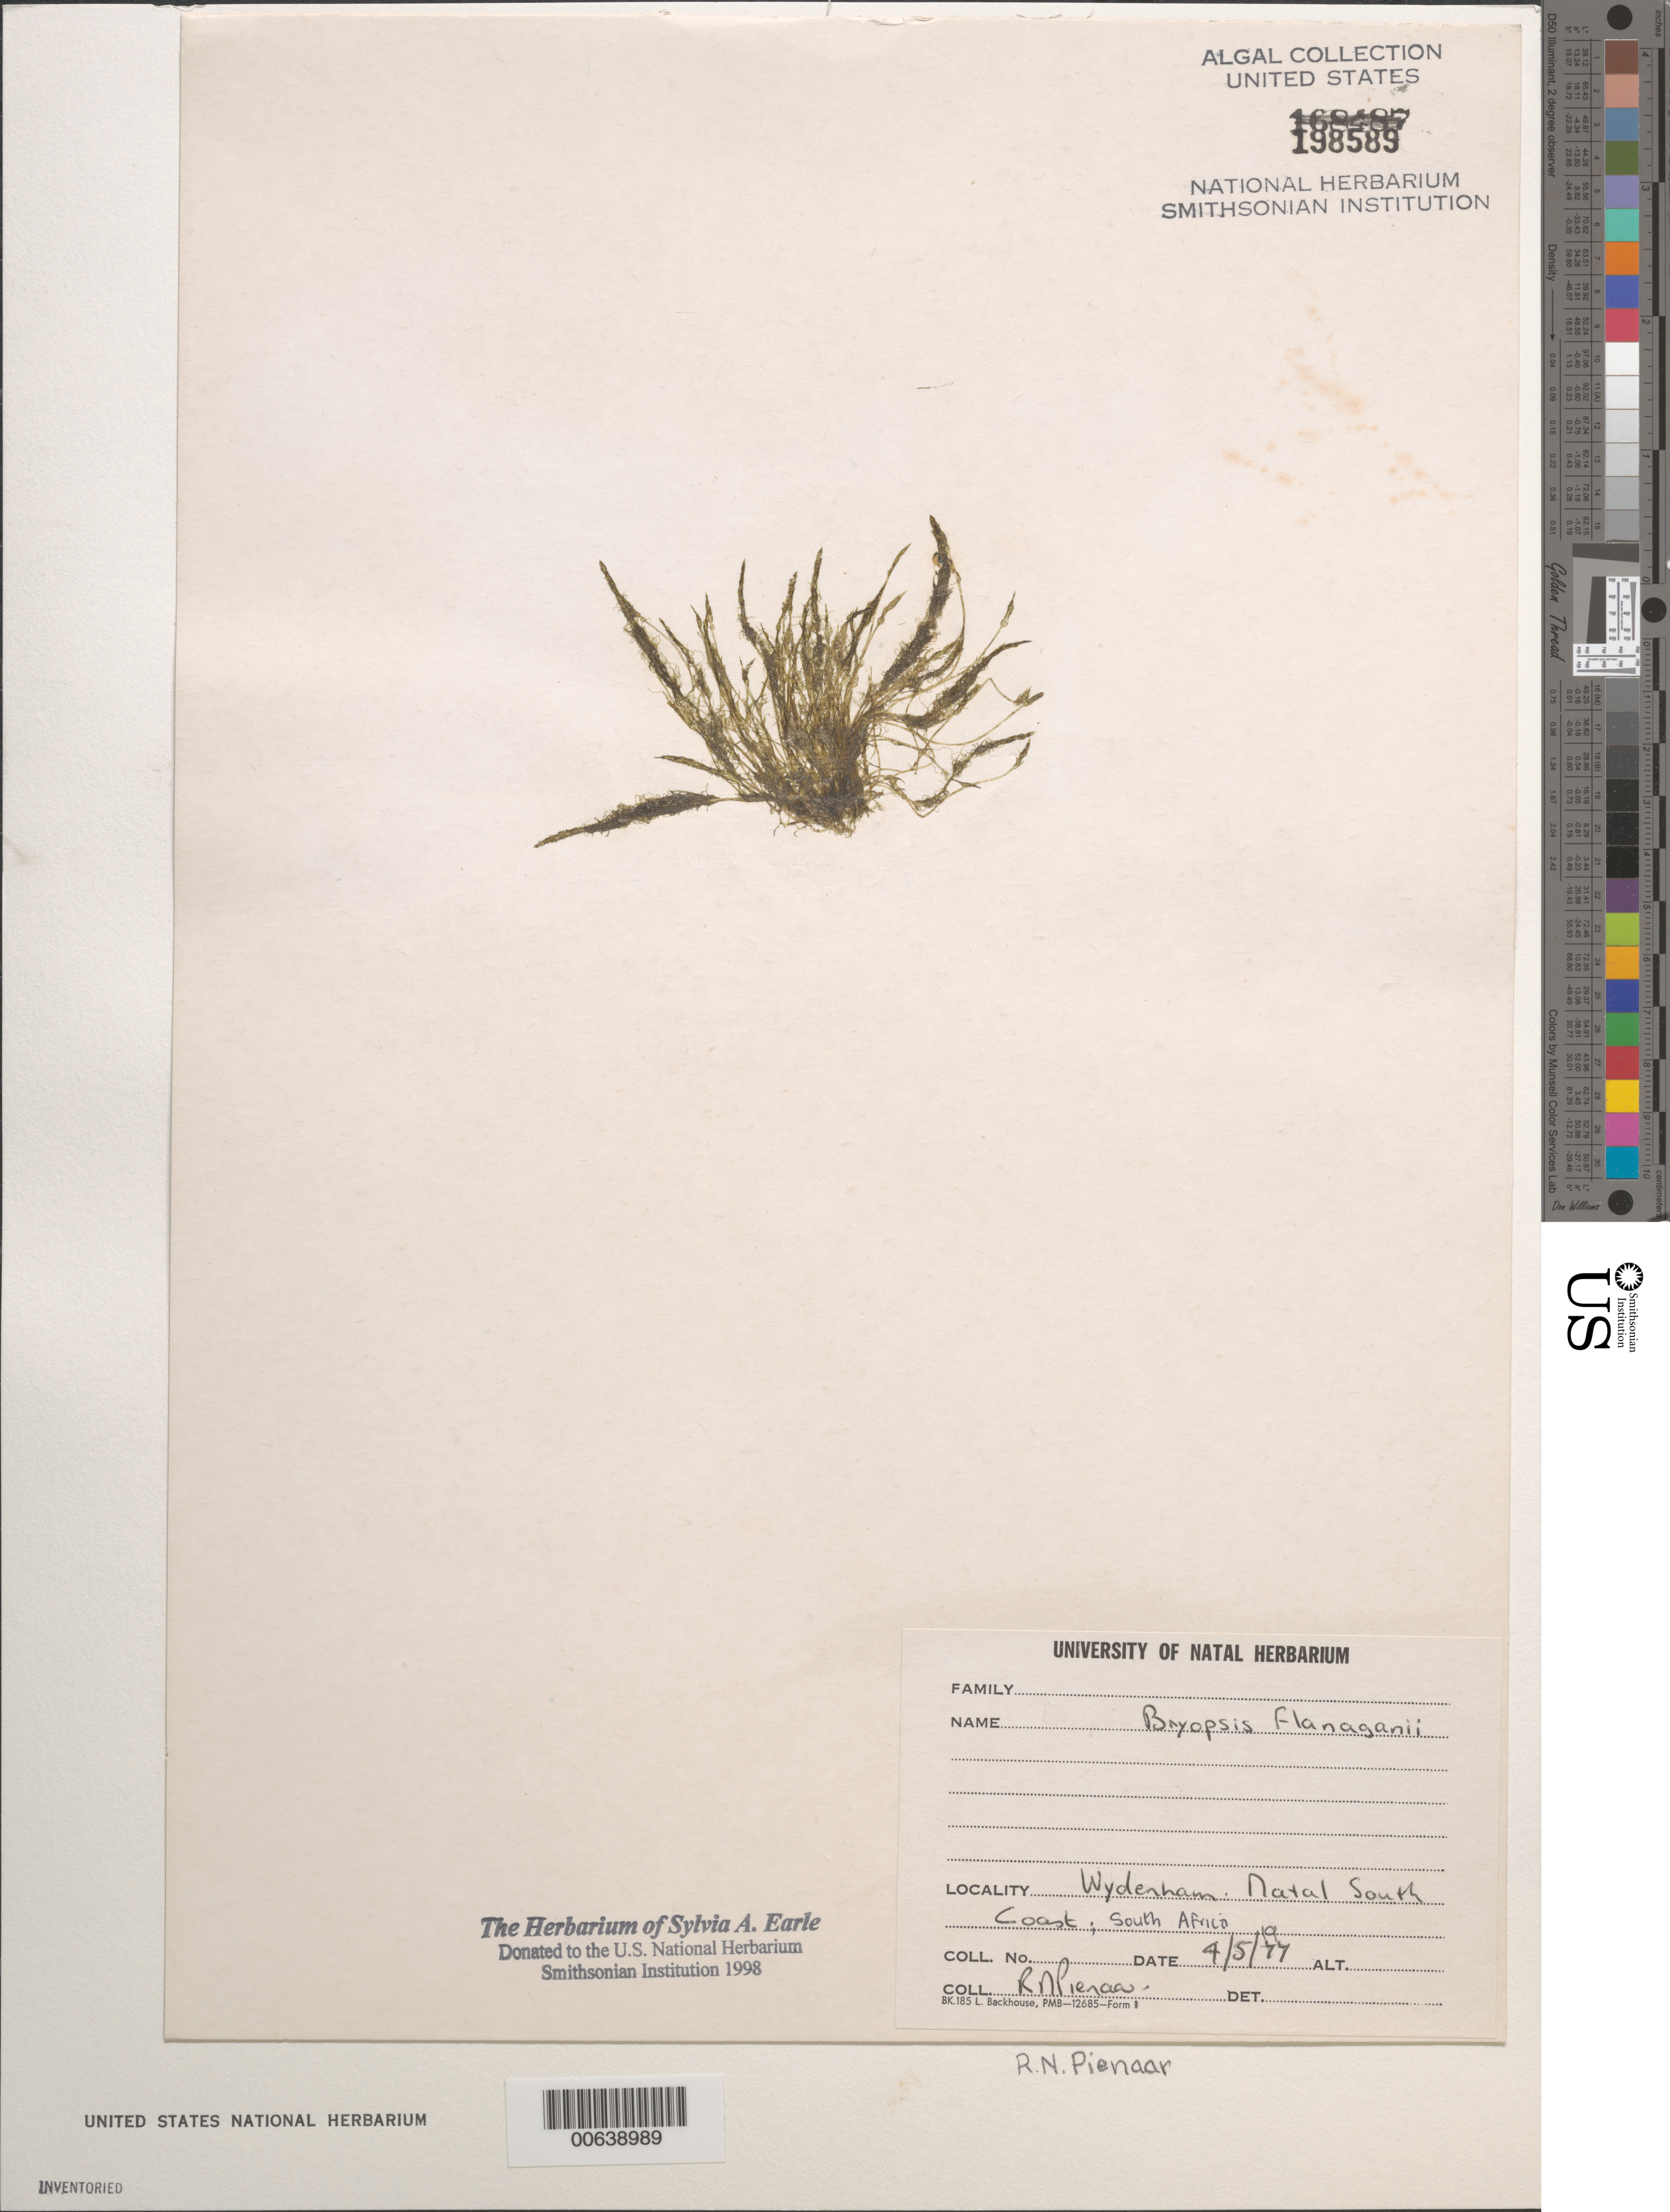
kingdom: Plantae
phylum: Chlorophyta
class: Ulvophyceae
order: Bryopsidales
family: Bryopsidaceae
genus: Bryopsis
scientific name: Bryopsis myosuroides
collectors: R. Pienaar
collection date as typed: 04 May 1977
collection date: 1977-05-04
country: South Africa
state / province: KwaZulu-Natal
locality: Widenham (Wydenham), South Coast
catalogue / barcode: US 198589